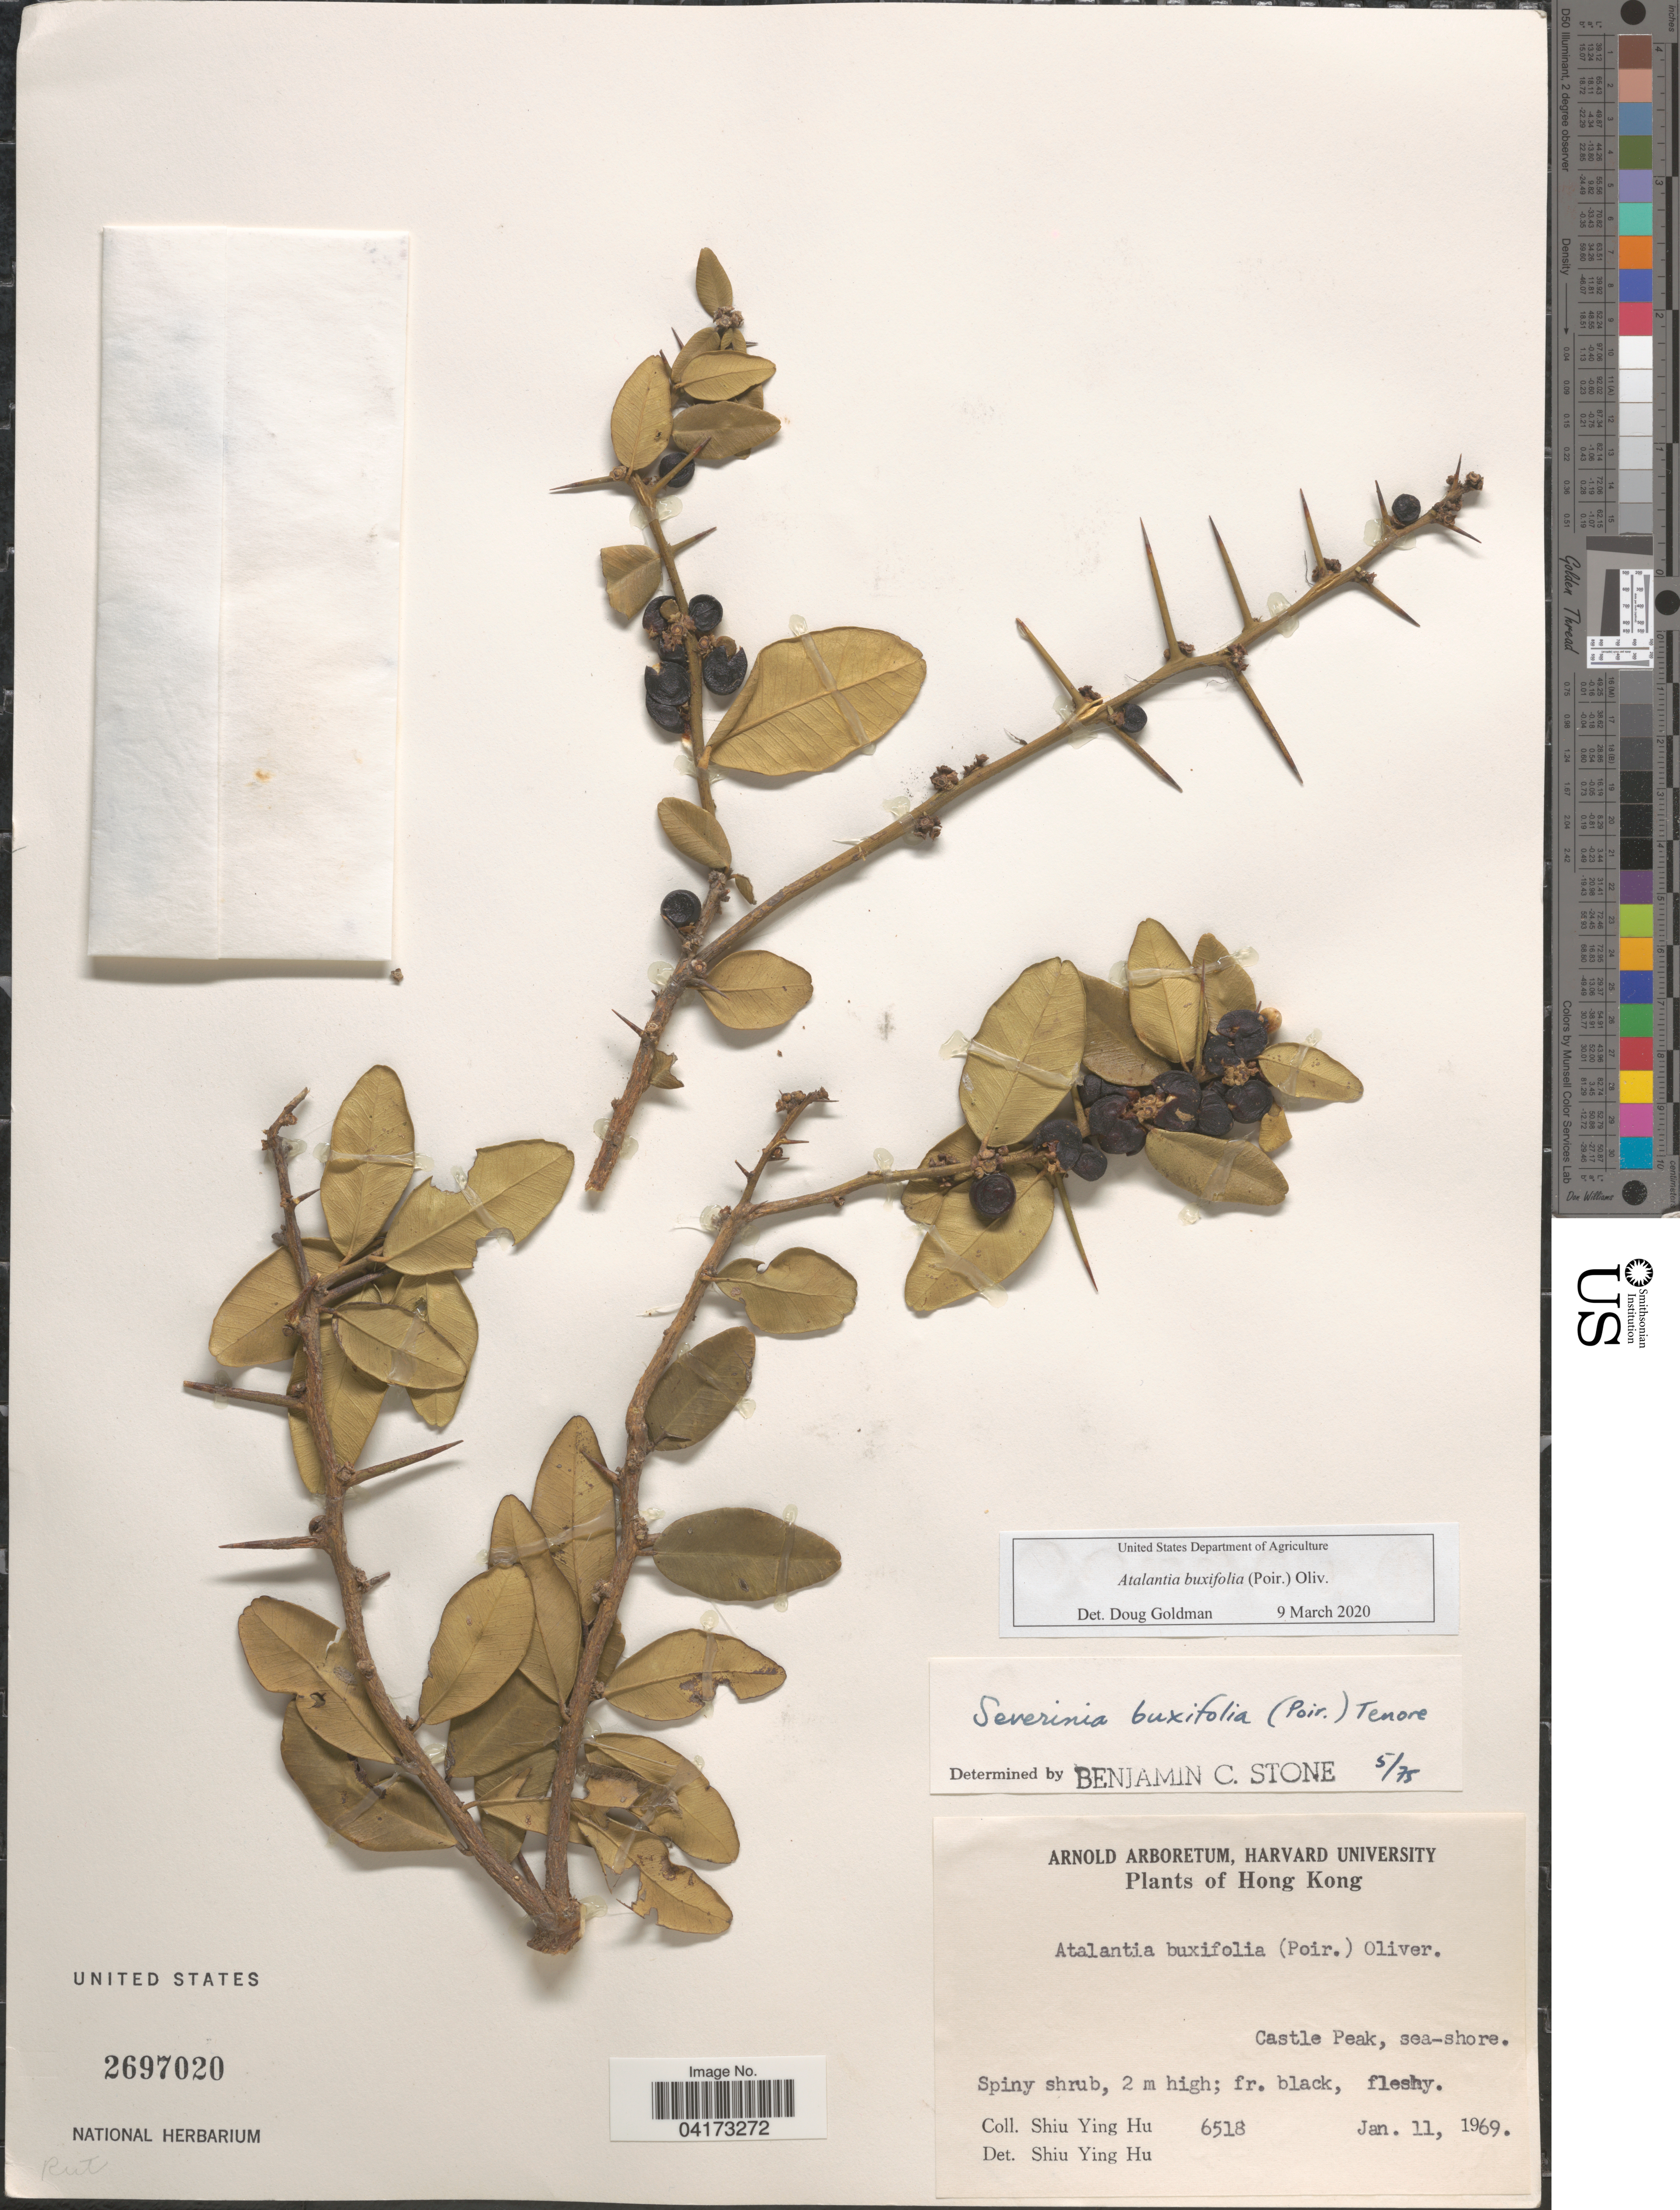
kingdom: Plantae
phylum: Tracheophyta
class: Magnoliopsida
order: Sapindales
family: Rutaceae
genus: Atalantia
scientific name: Atalantia buxifolia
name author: (Poir.) Oliv.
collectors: S. Y. Hu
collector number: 6518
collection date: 1969-01-11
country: China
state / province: Hong Kong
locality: Castle Peak, sea-shore.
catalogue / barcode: US 2697020